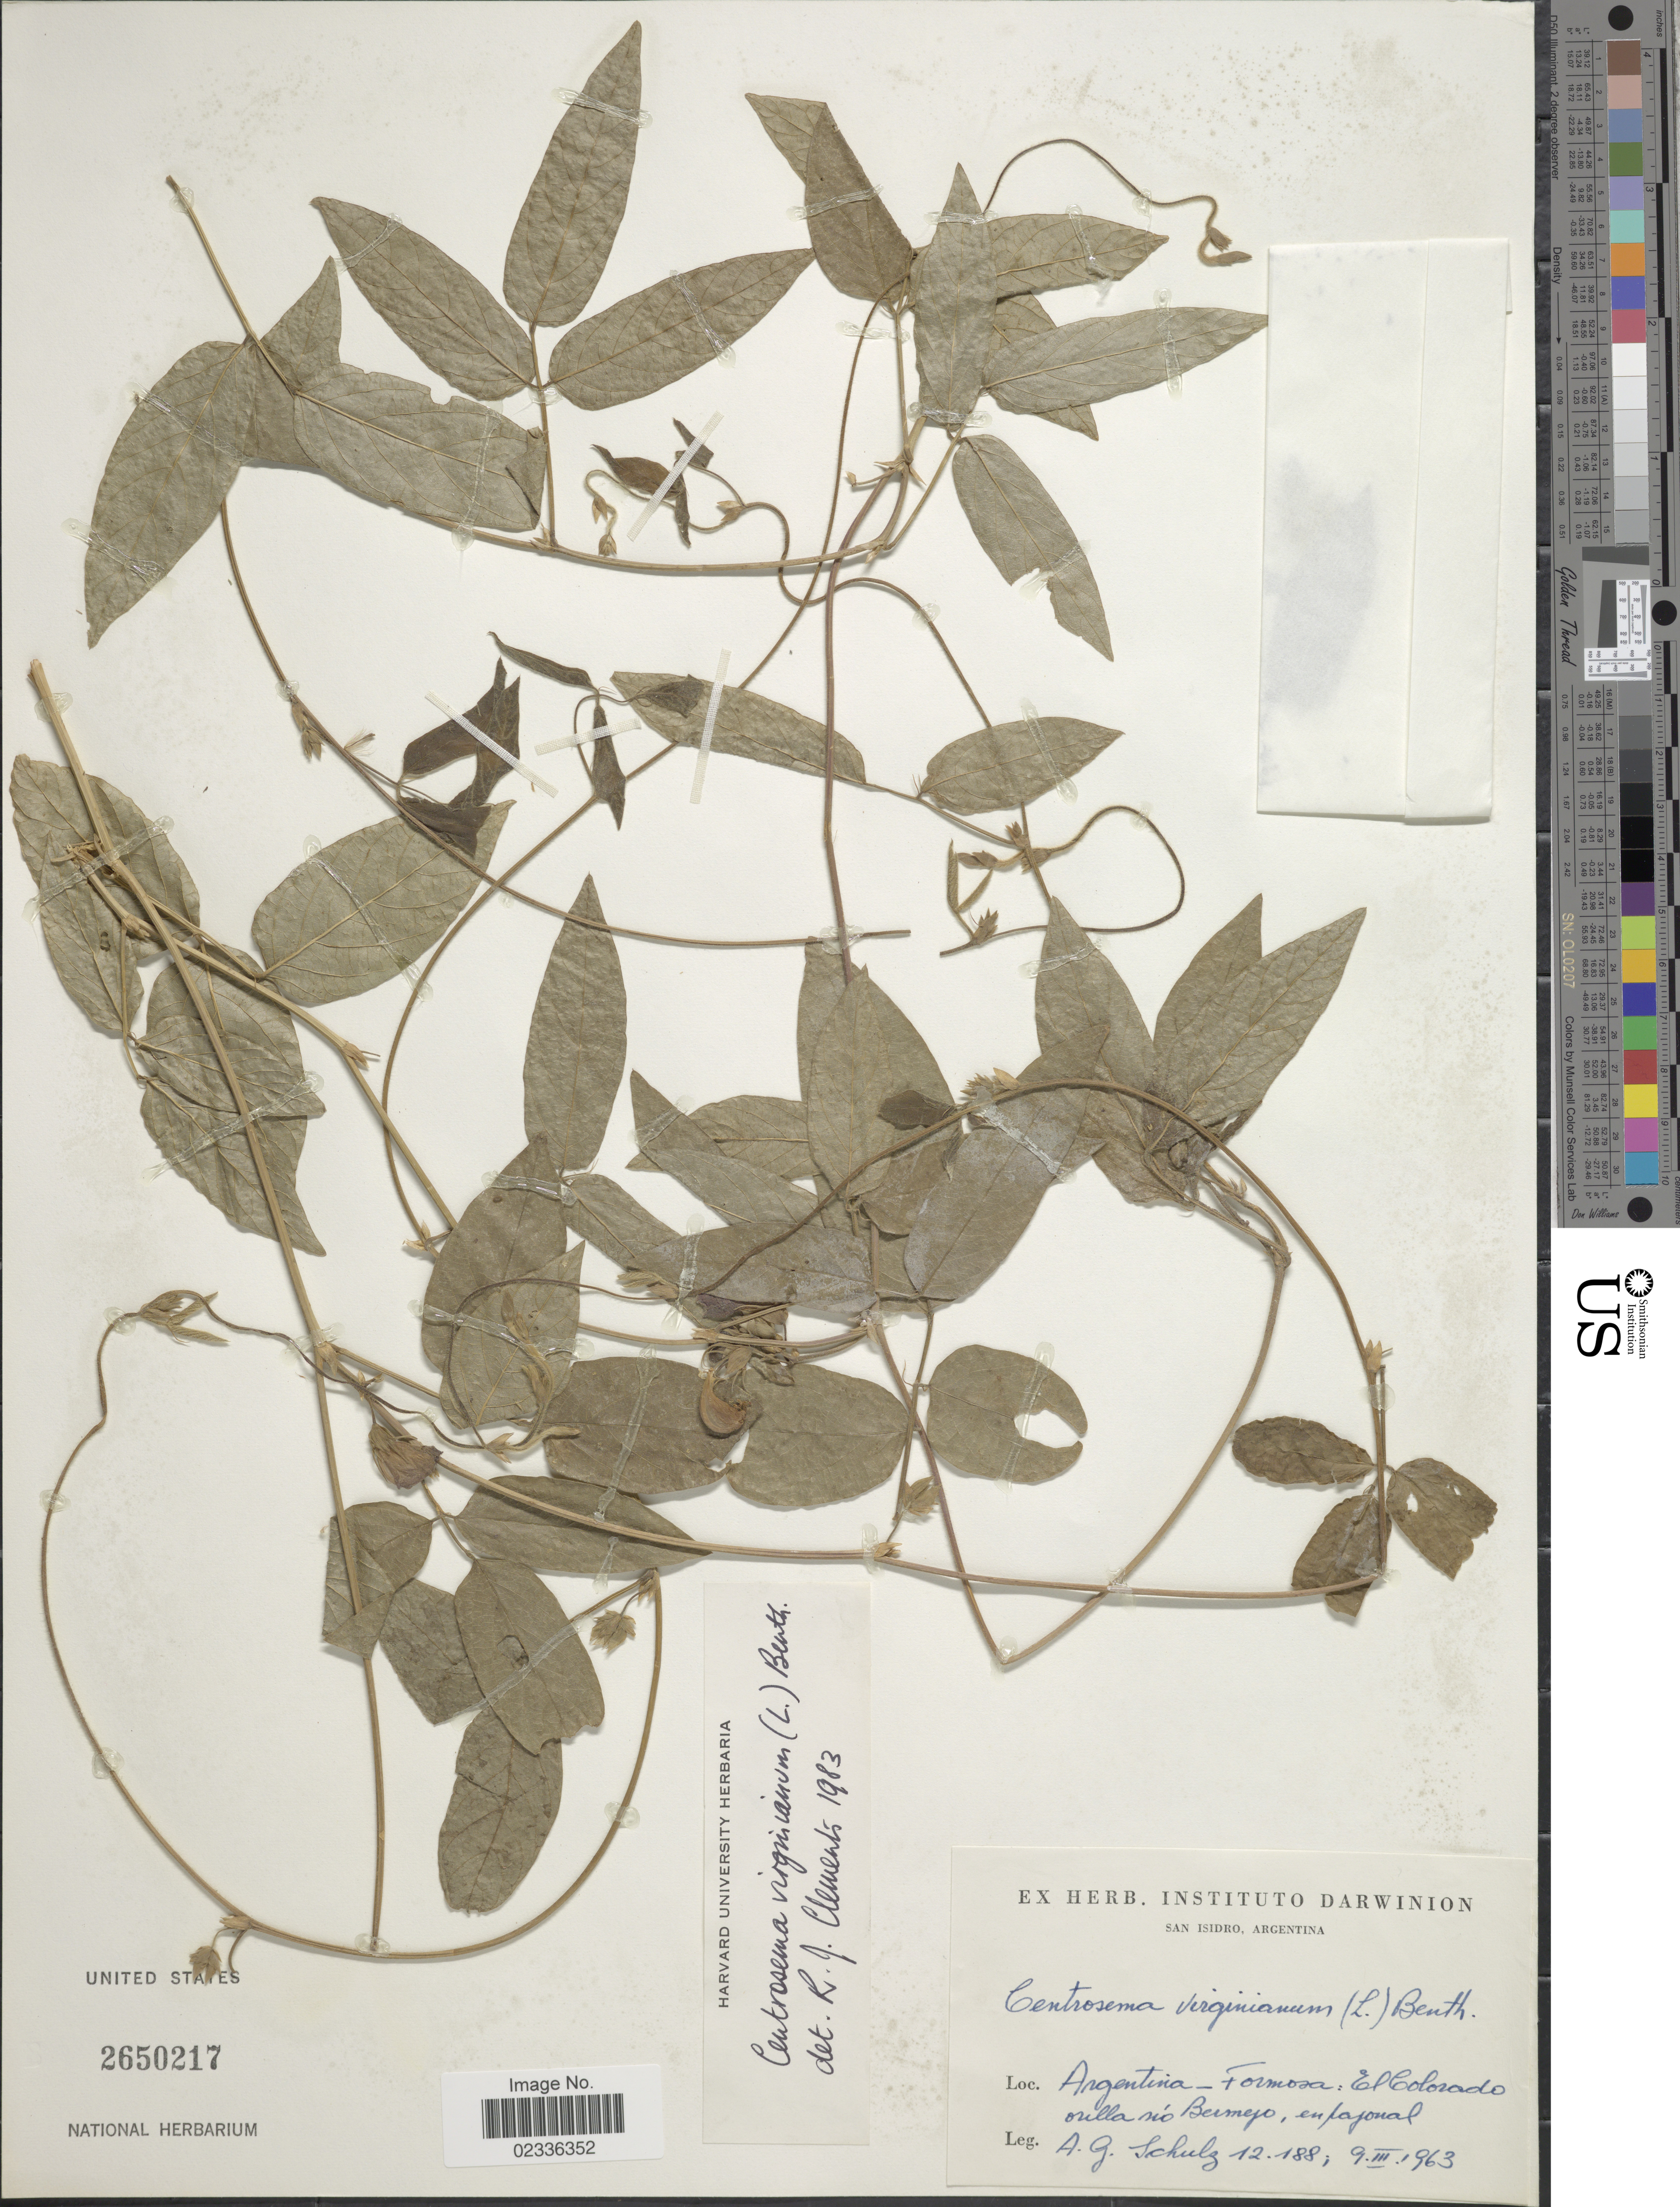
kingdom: Plantae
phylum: Tracheophyta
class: Magnoliopsida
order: Fabales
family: Fabaceae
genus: Centrosema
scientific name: Centrosema virginianum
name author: (L.) Benth.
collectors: A. G. Schulz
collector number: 12188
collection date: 1963-03-09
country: Argentina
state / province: Formosa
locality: El Colorado orilla rio Bermejo, en pajonal.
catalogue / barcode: US 2650217